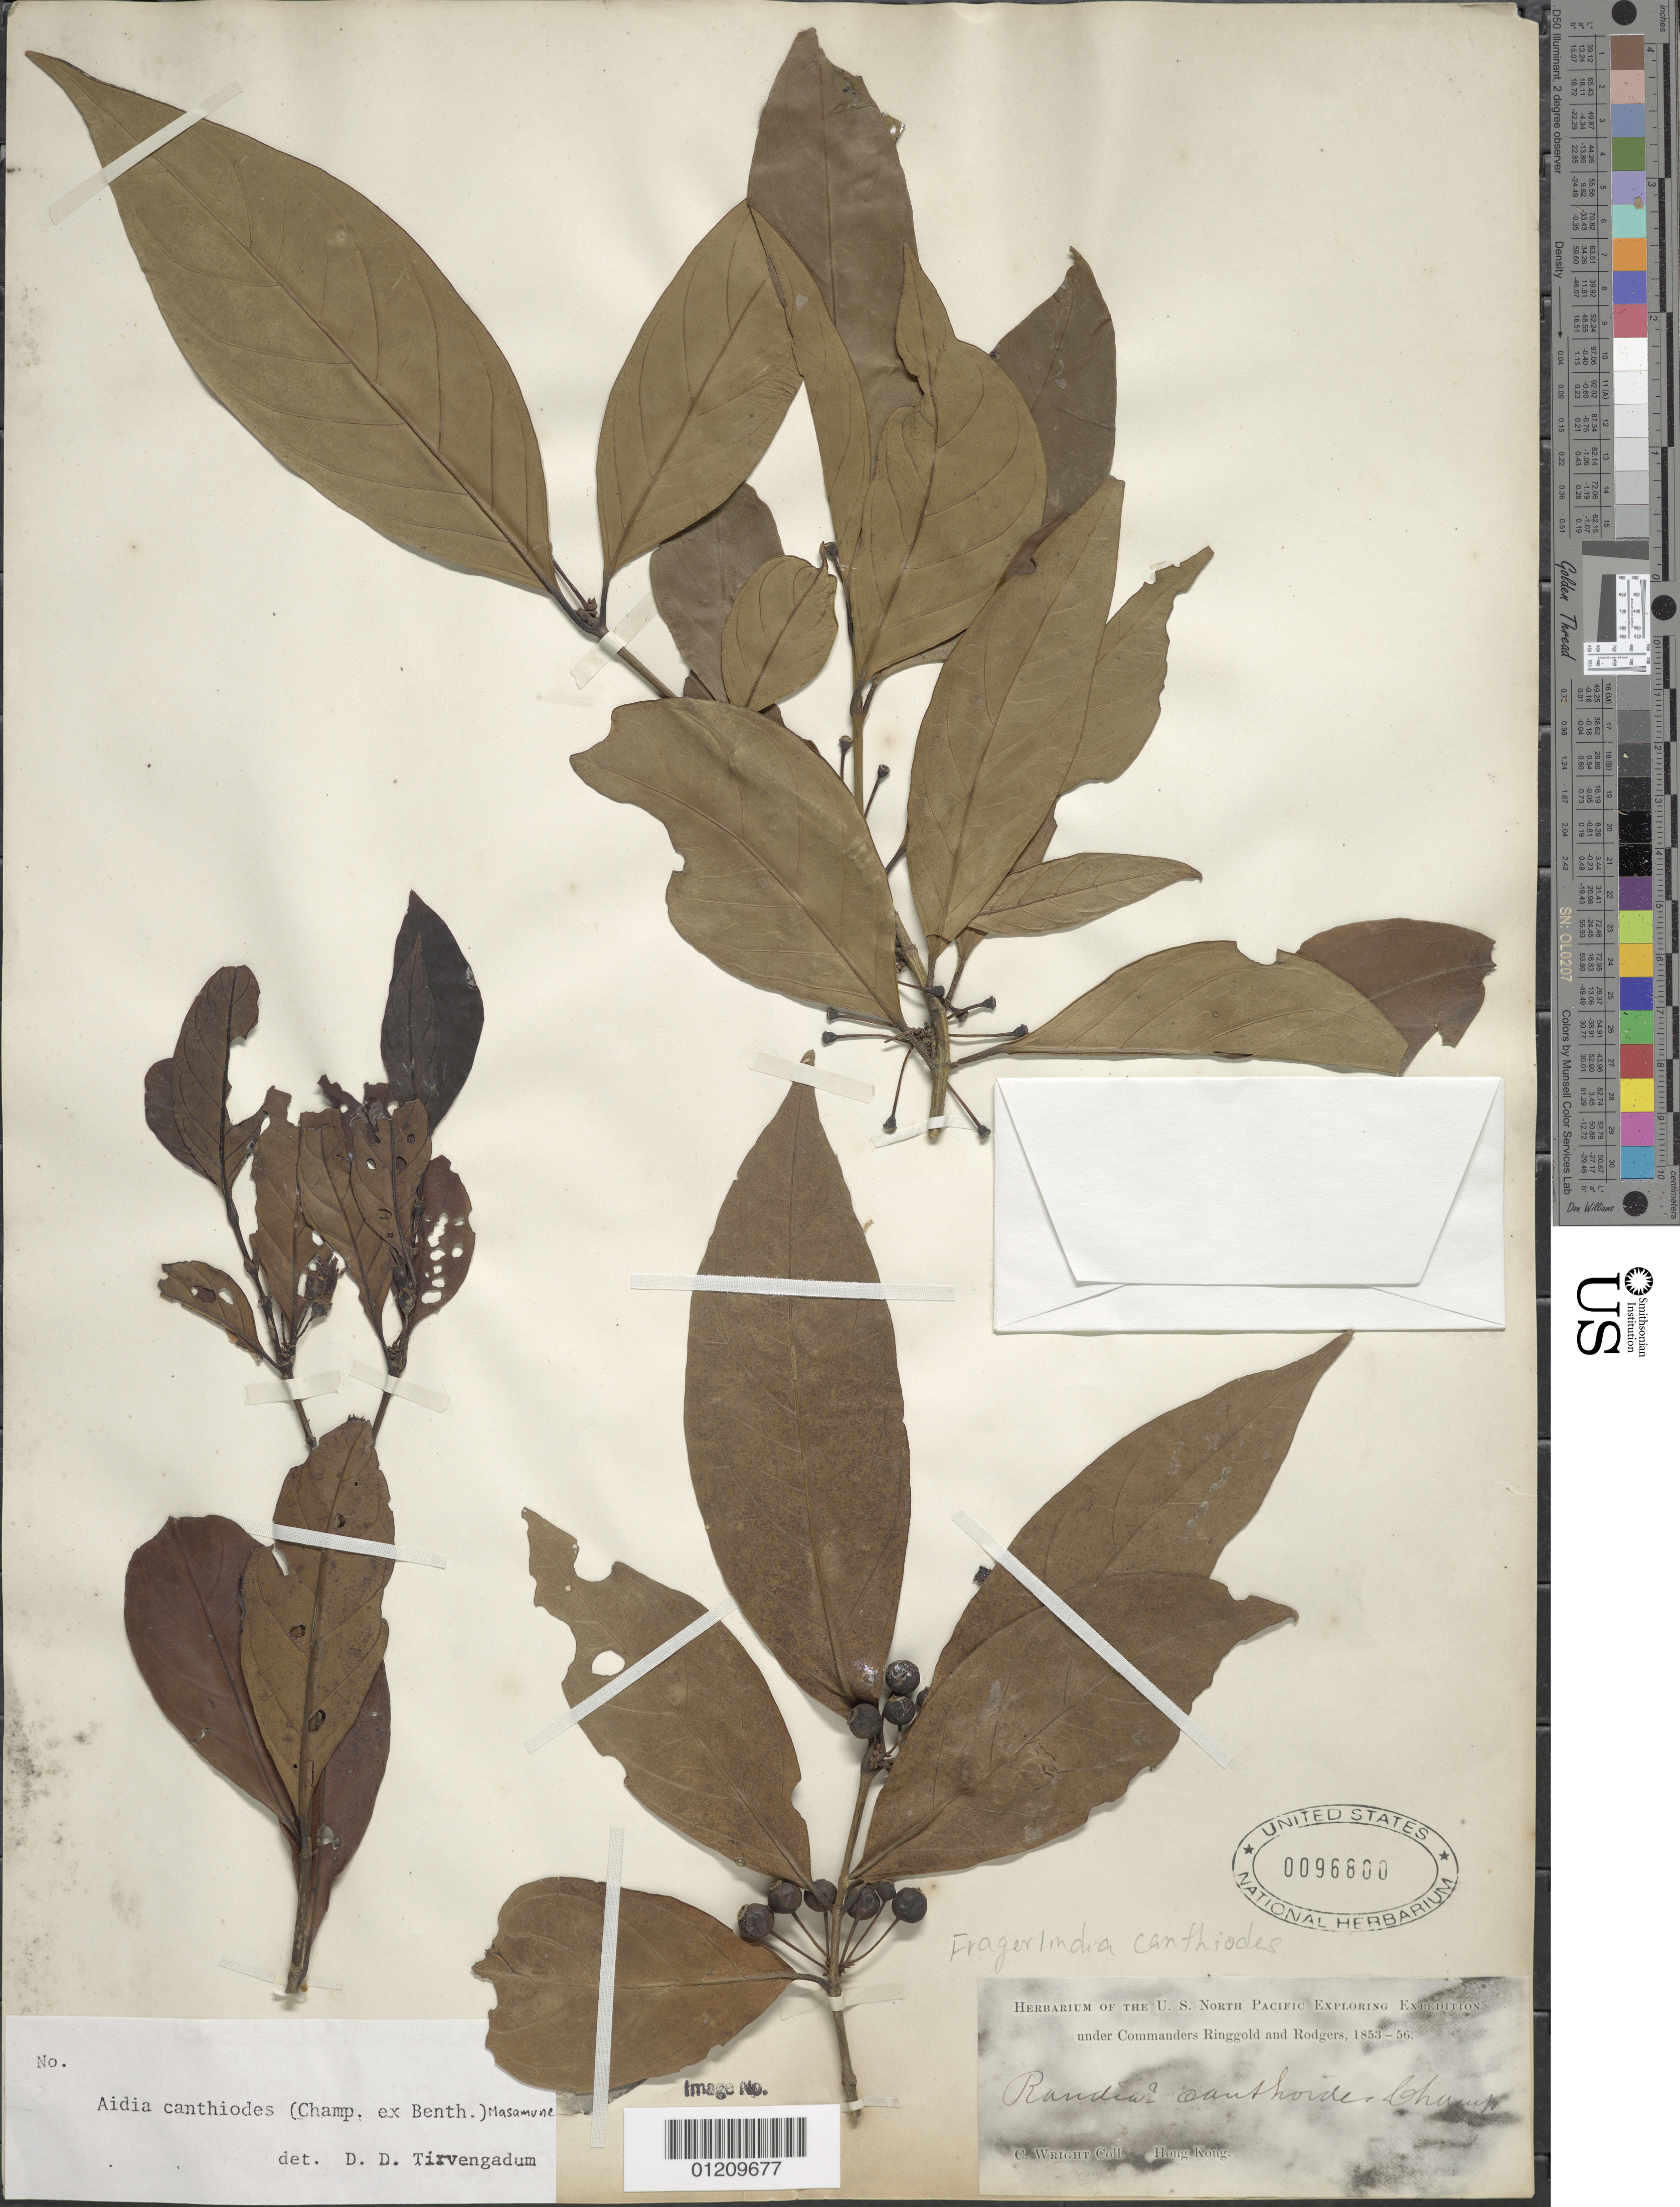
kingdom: Plantae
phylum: Tracheophyta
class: Magnoliopsida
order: Gentianales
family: Rubiaceae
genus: Fagerlindia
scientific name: Fagerlindia canthioides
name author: (Champ. ex Benth.) Tirveng. ex Ridsdale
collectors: C. Wright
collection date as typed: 1853 to -- -- 1856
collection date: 1853/1856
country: China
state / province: Hong Kong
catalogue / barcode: US 96800